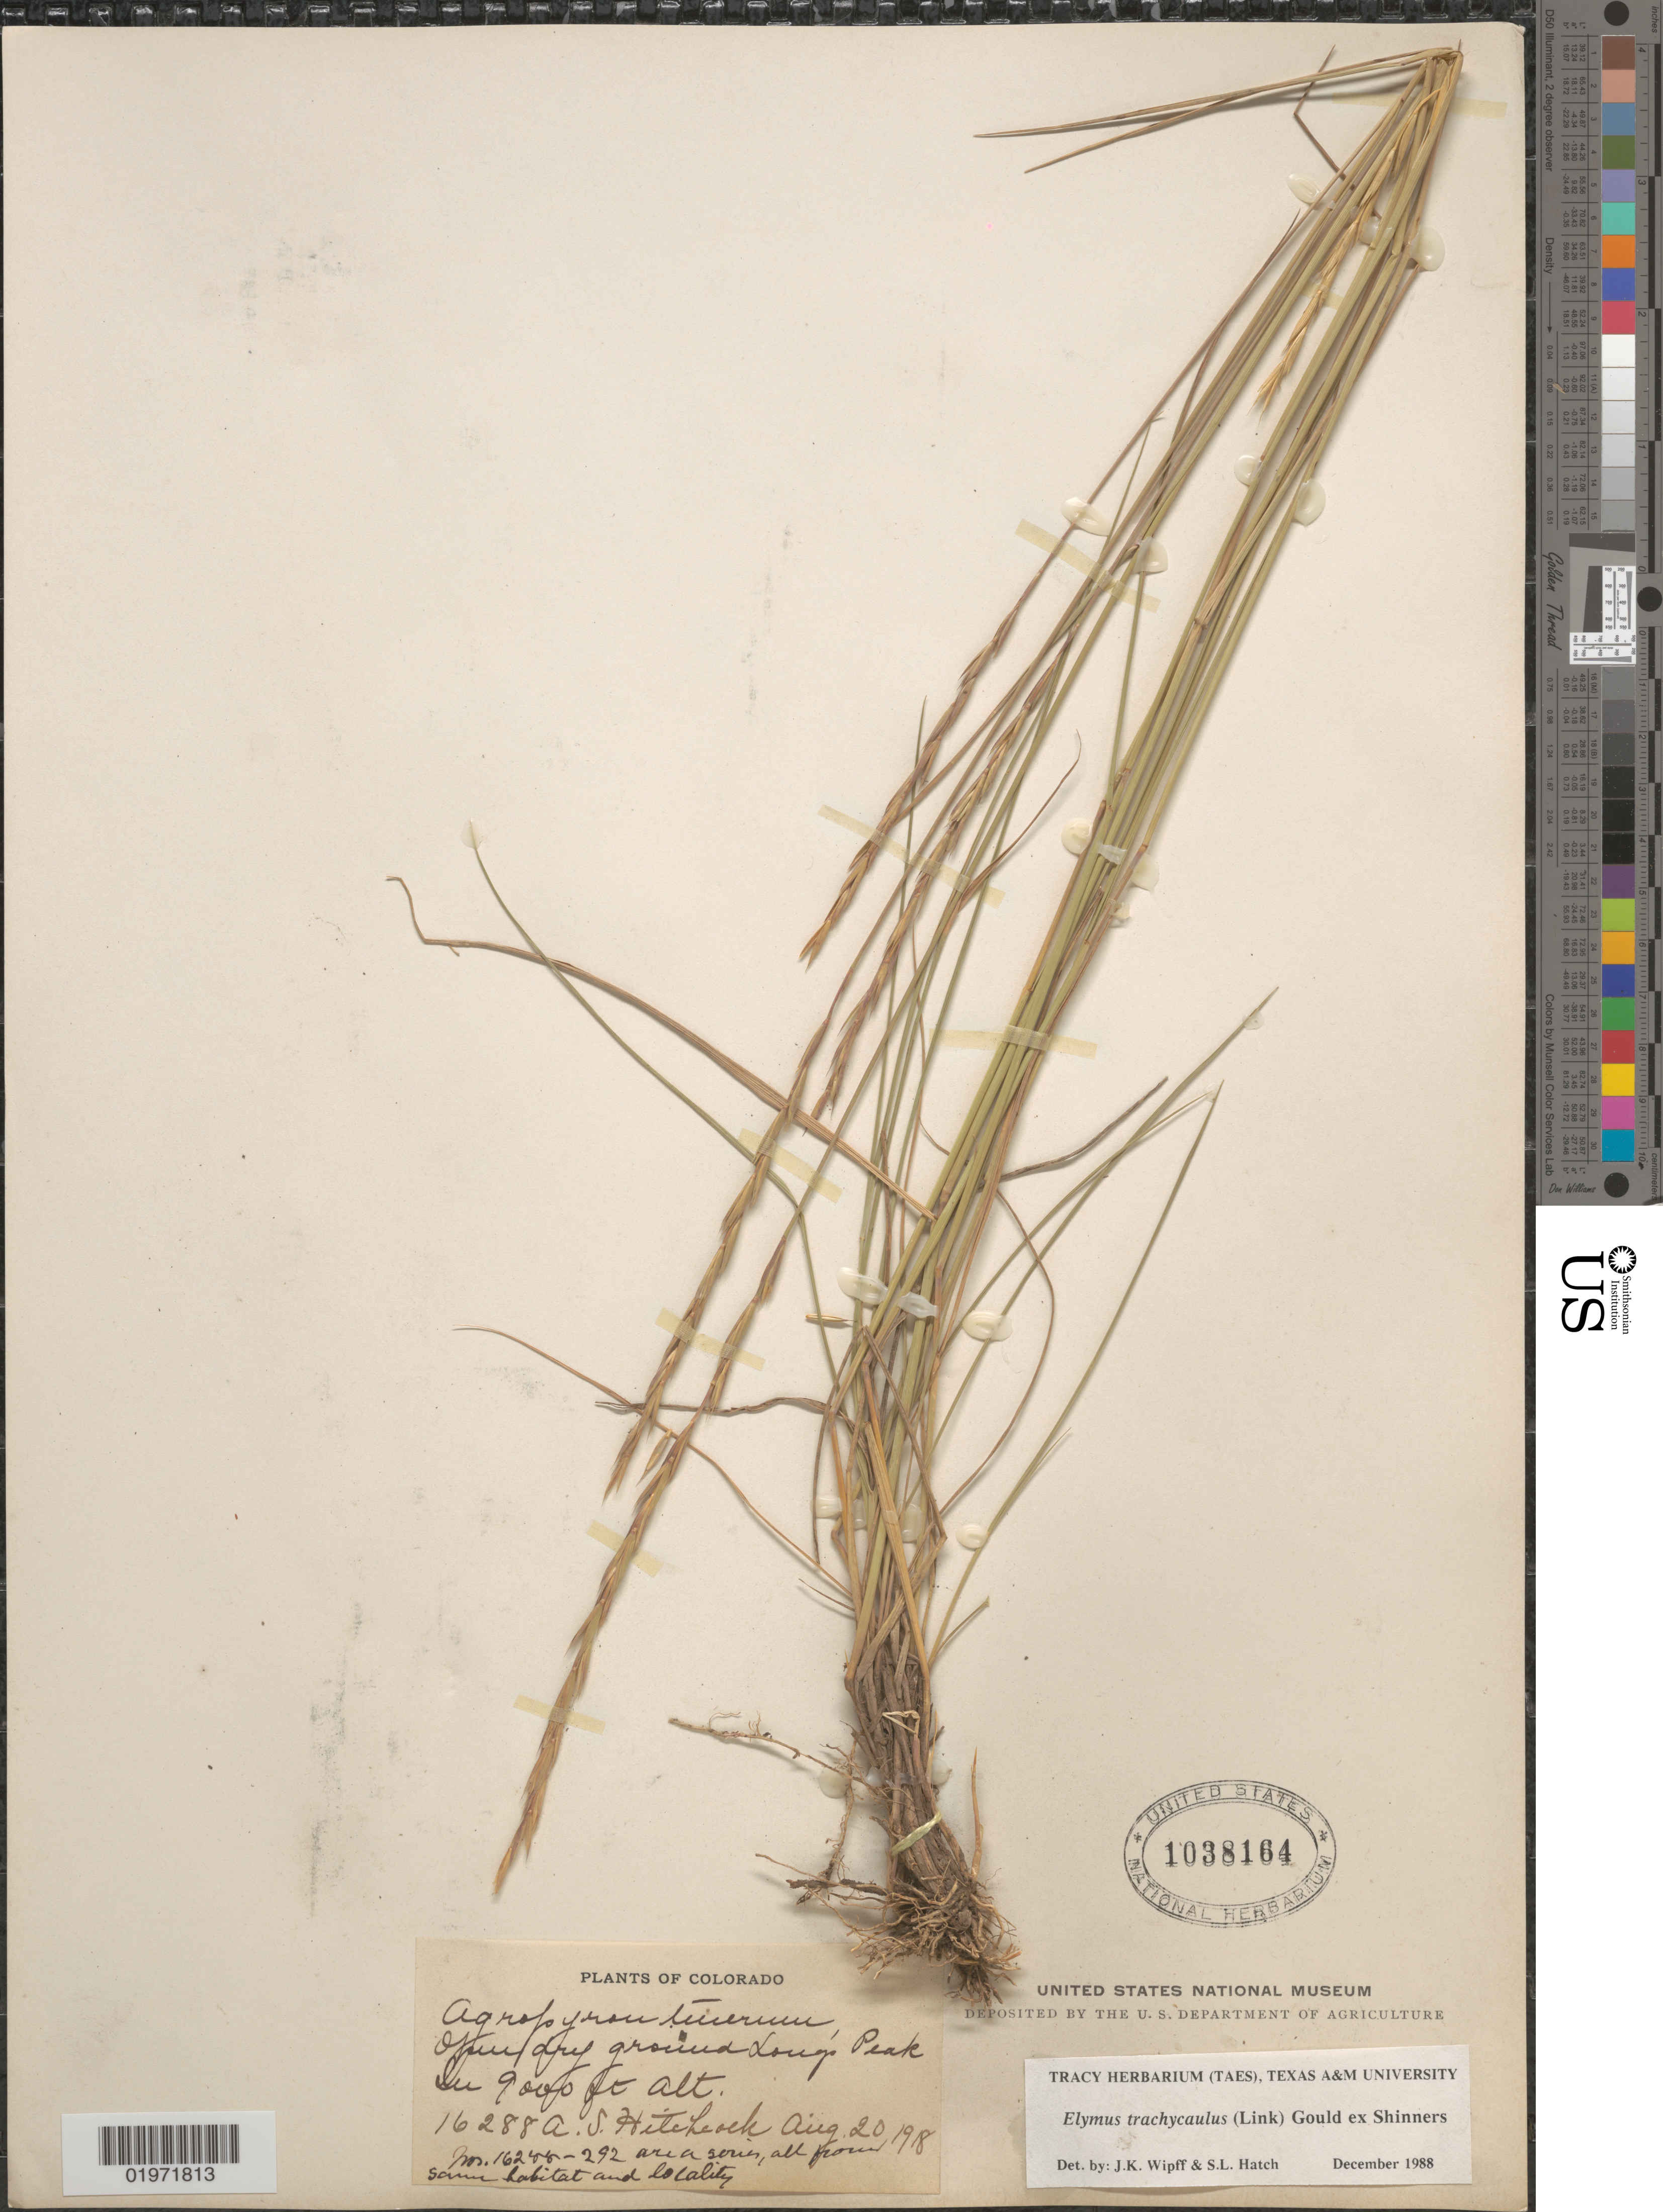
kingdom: Plantae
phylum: Tracheophyta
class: Liliopsida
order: Poales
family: Poaceae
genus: Elymus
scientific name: Elymus trachycaulus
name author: (Link) Gould ex Shinners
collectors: A. S. Hitchcock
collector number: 16288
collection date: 1918-08-20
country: United States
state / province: Colorado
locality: Open dry ground, Long's Peak In.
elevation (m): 2743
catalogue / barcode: US 1038164